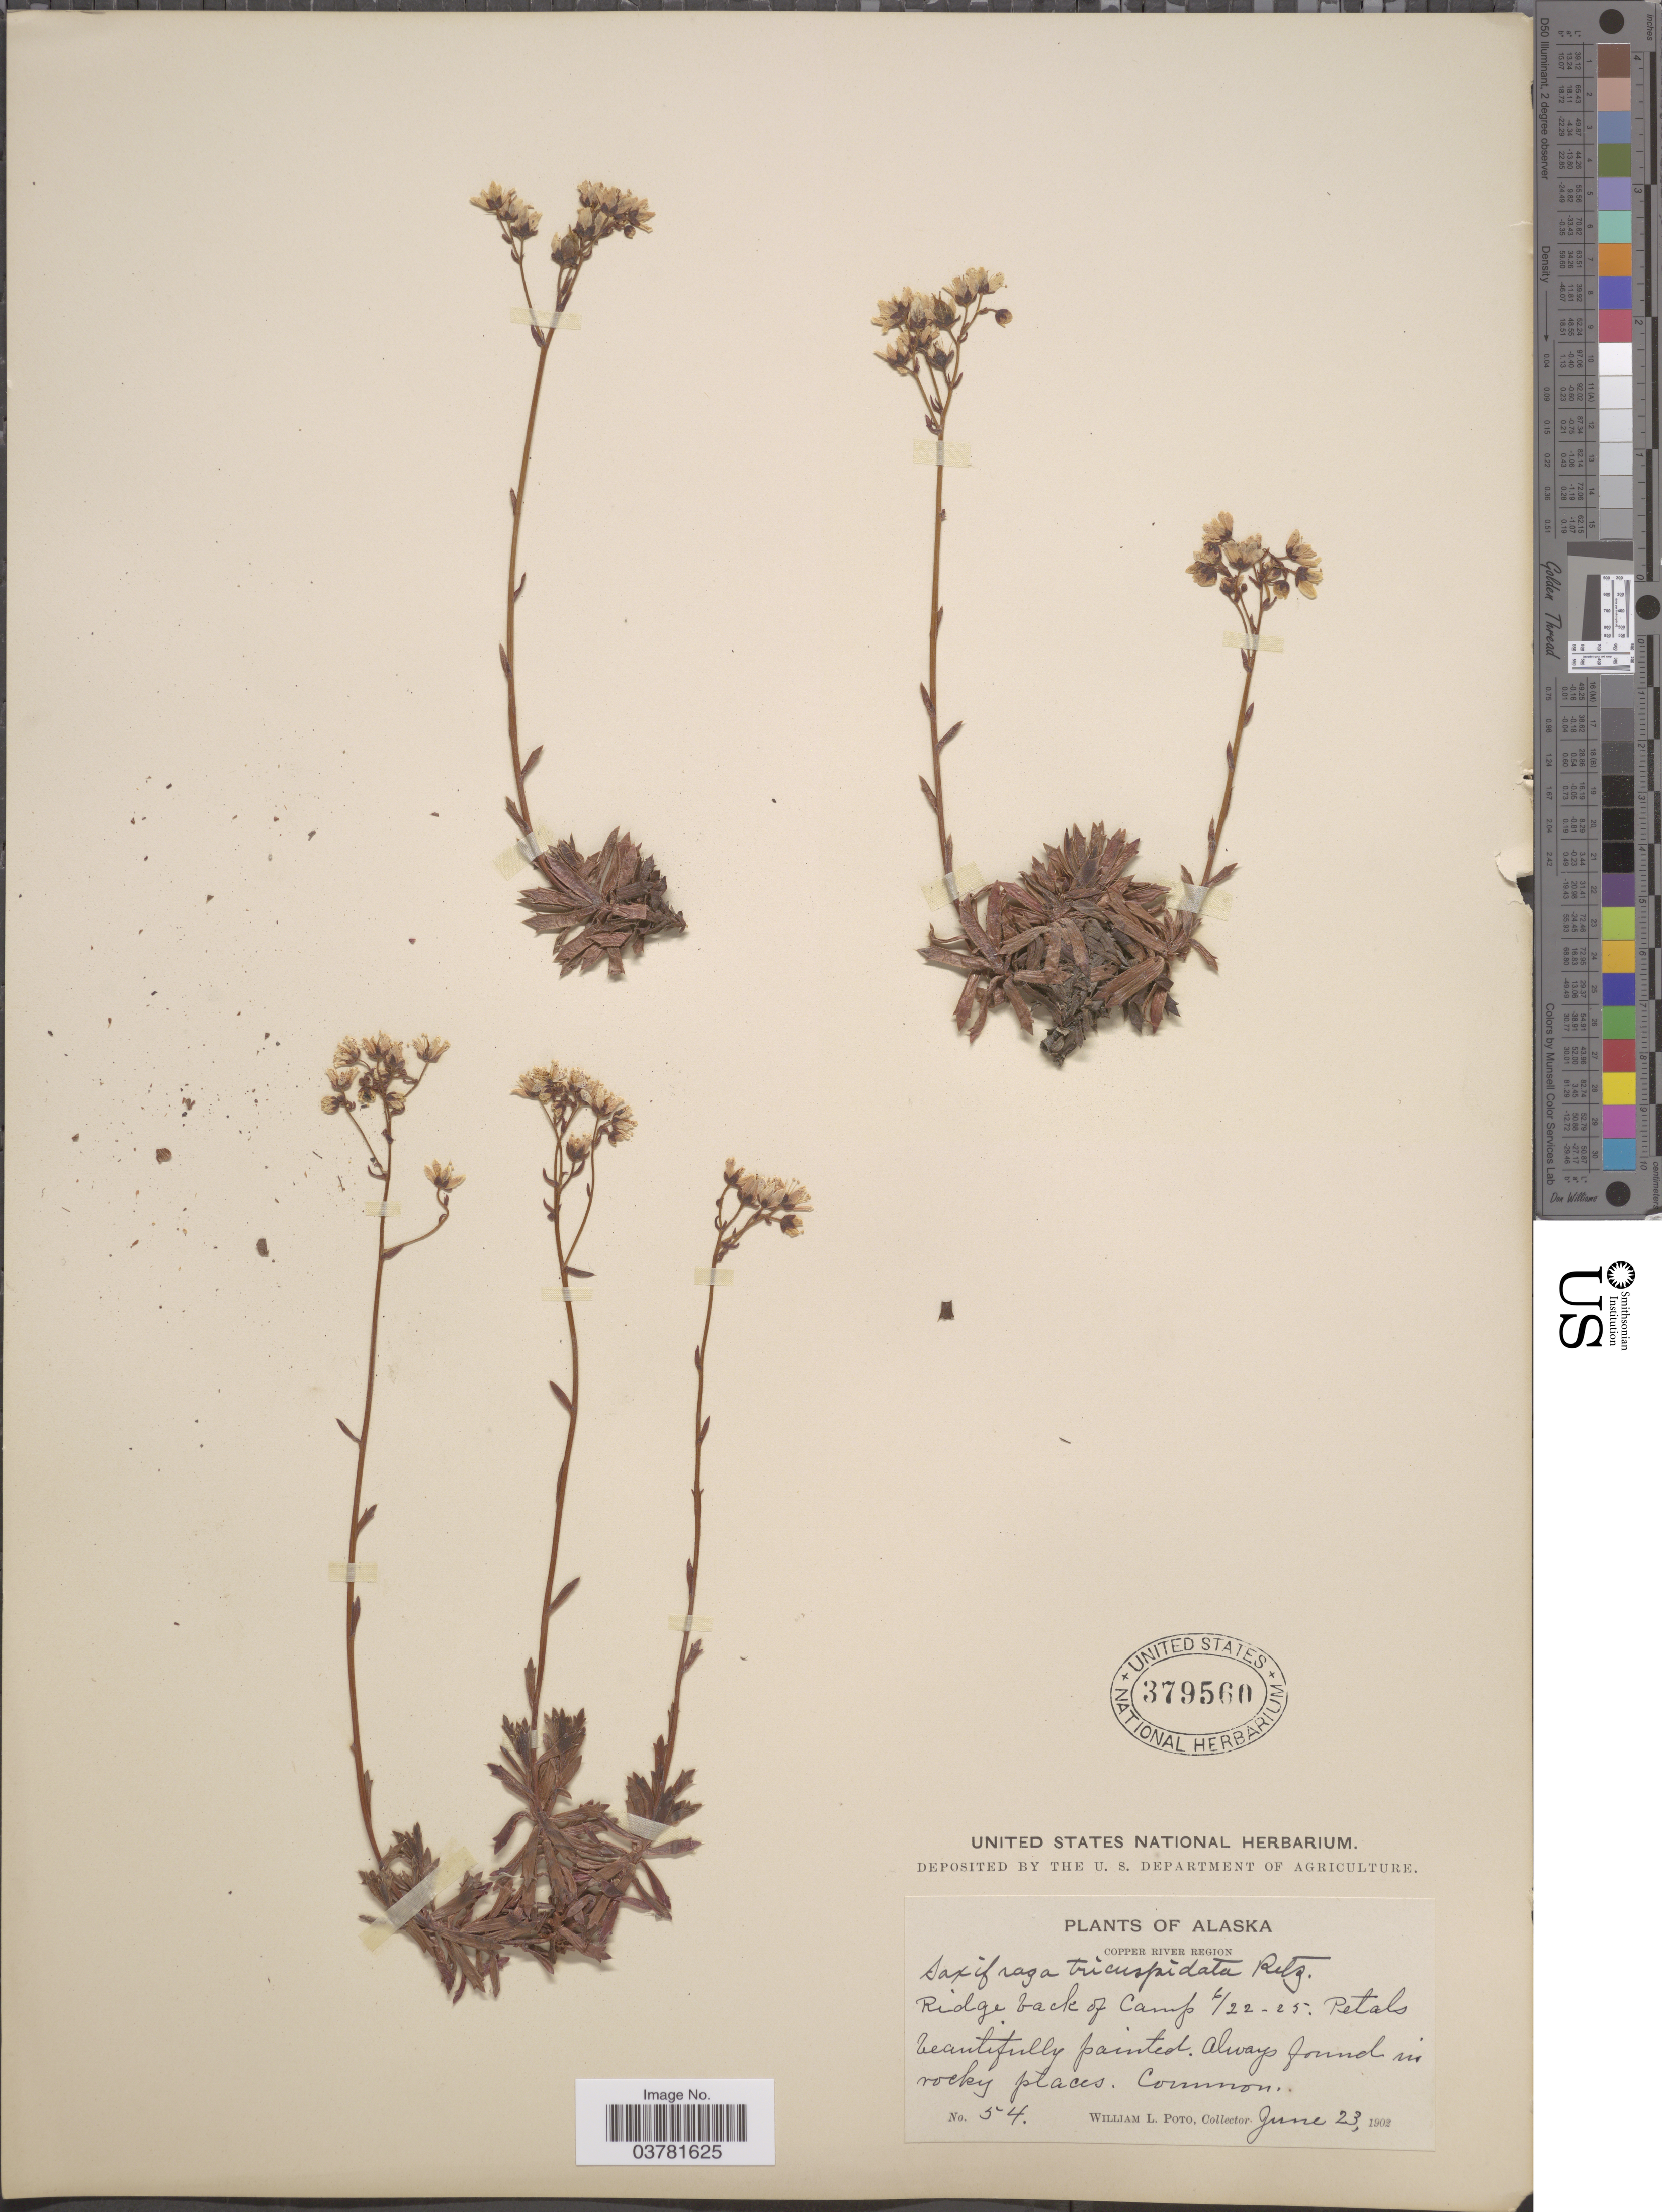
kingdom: Plantae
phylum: Tracheophyta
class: Magnoliopsida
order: Saxifragales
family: Saxifragaceae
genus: Saxifraga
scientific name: Saxifraga tricuspidata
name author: Rottb.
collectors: W. Poto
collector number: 54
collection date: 1902-06-23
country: United States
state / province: Alaska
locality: Copper River Region. Ridge back of Camp.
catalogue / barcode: US 379560